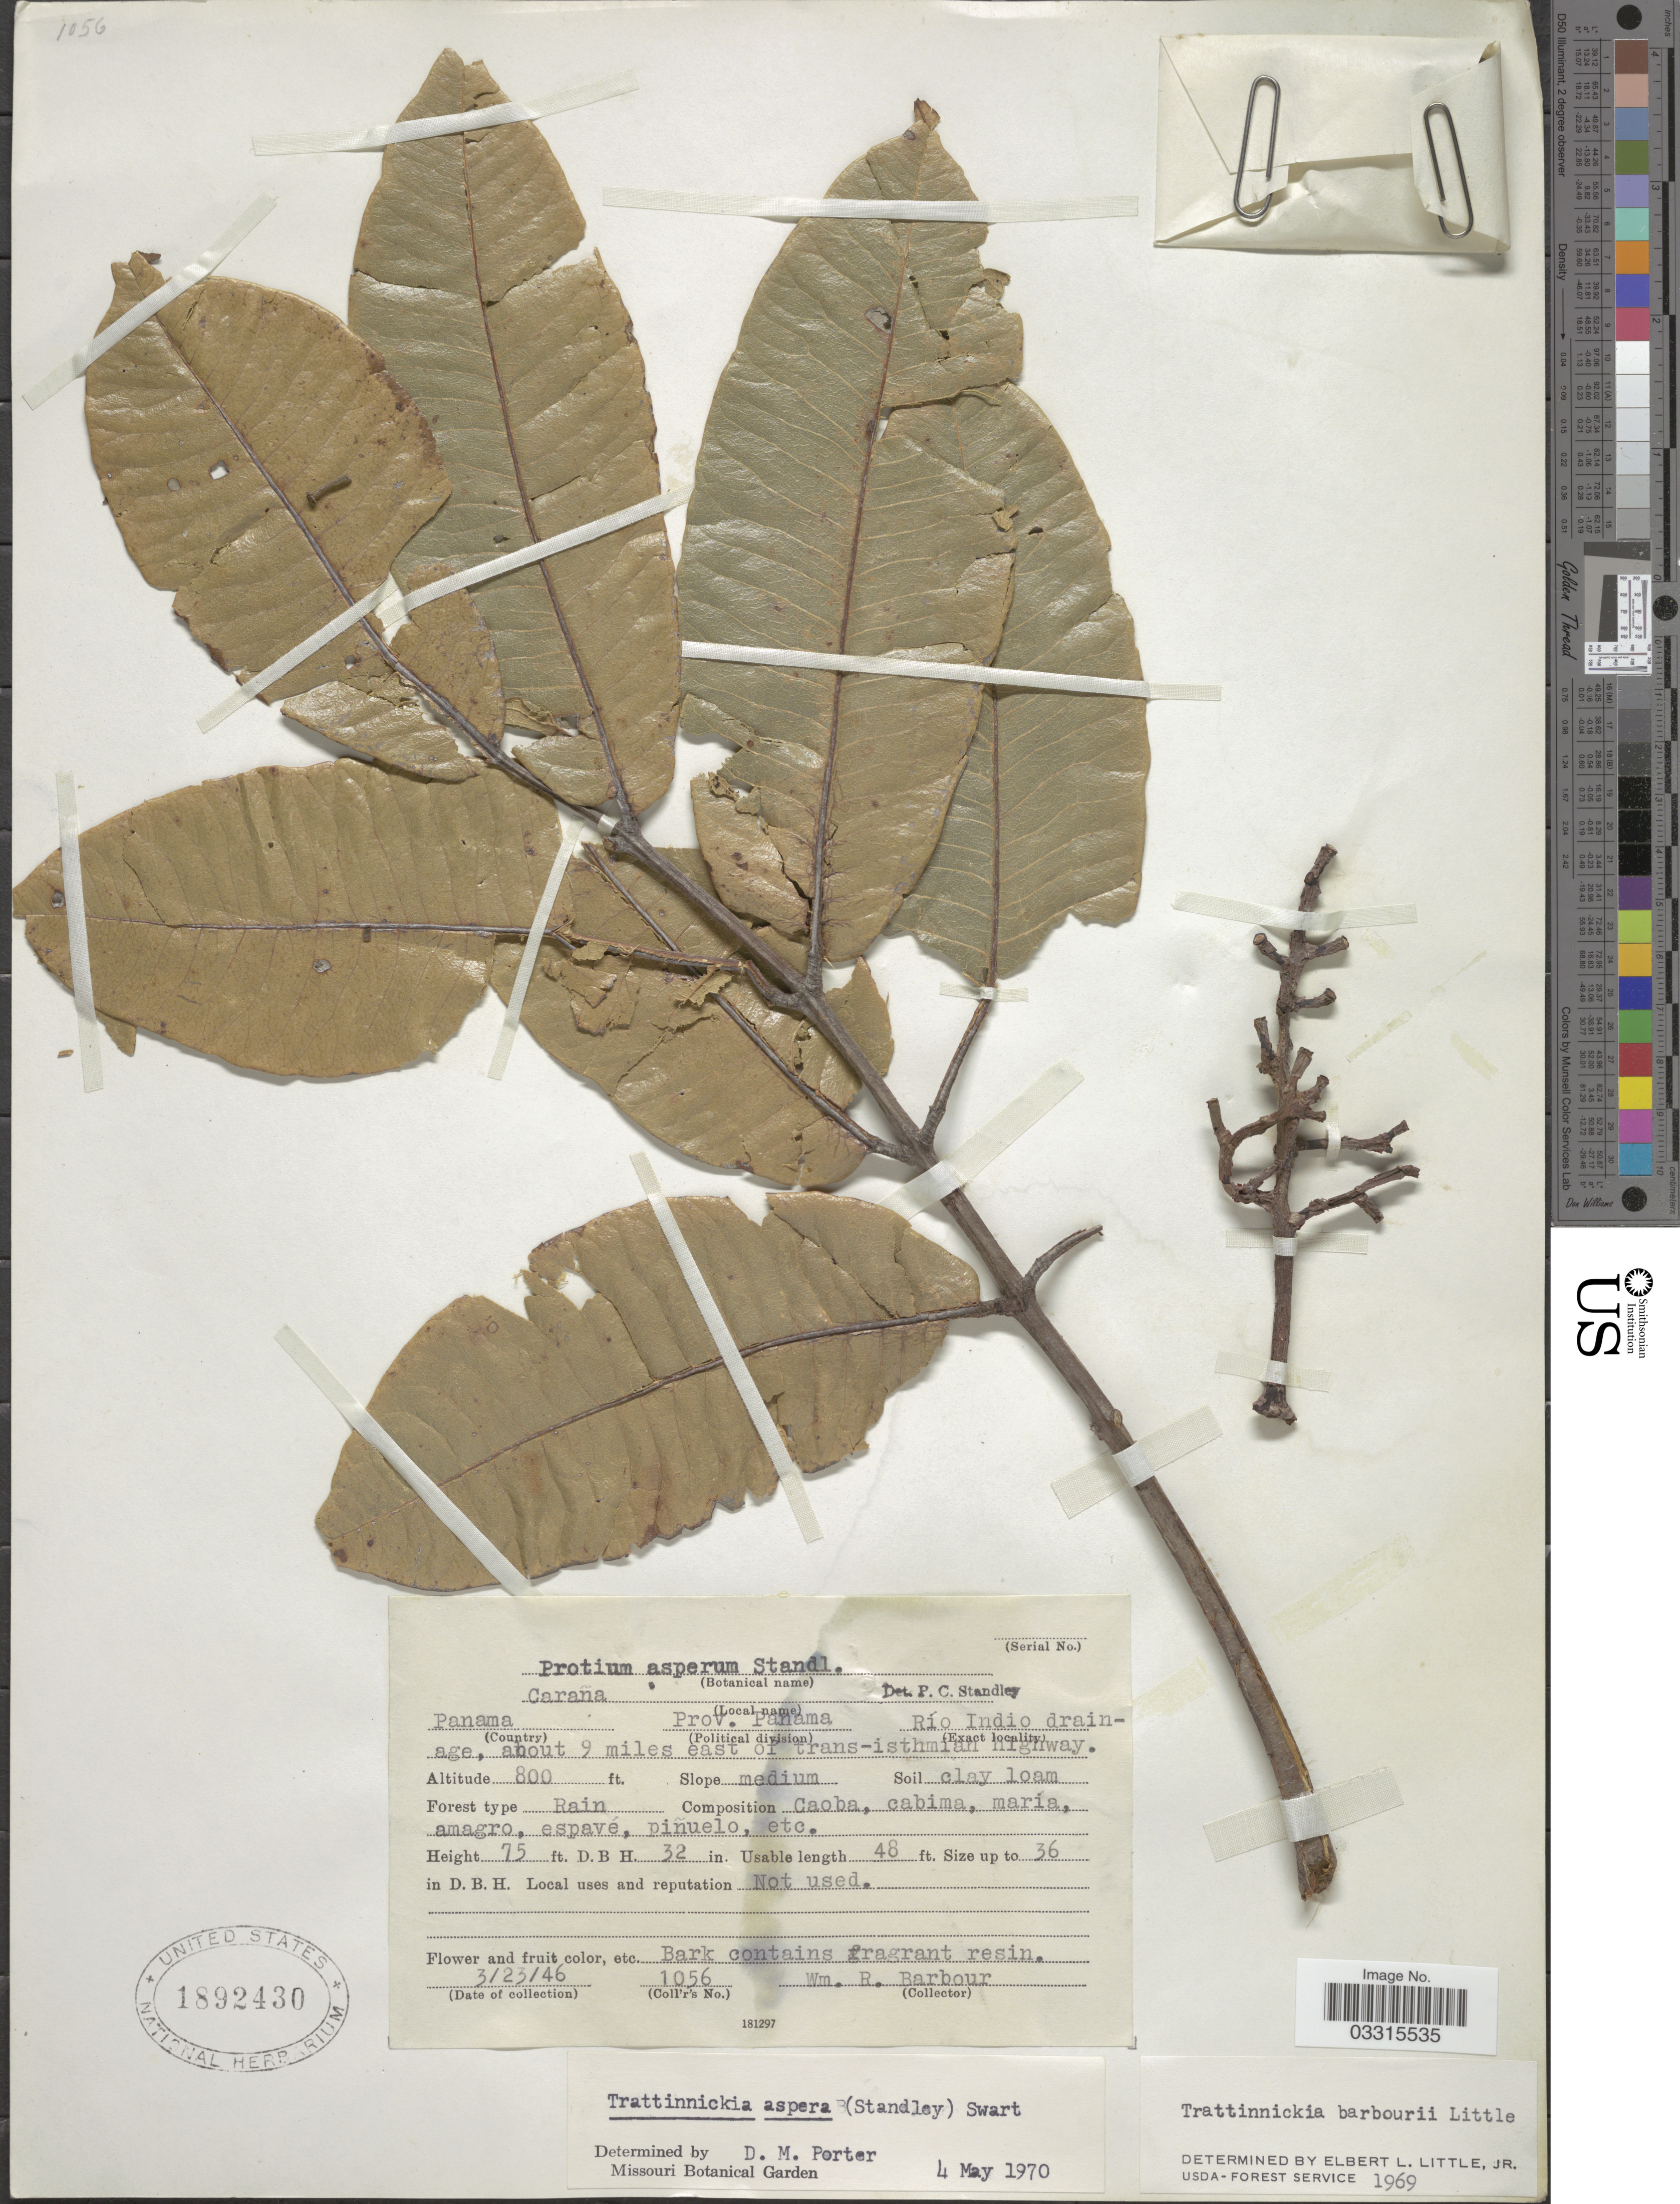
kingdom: Plantae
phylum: Tracheophyta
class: Magnoliopsida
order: Sapindales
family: Burseraceae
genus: Trattinnickia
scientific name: Trattinnickia aspera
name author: (Standl.) Swart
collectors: W. Barbour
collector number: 1056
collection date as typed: Transcribed d/m/y: 23/3/46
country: Panama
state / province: Panamá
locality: Río Indio drainage, about 9 miles east of Trans-isthmian highway.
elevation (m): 244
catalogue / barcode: US 1892430